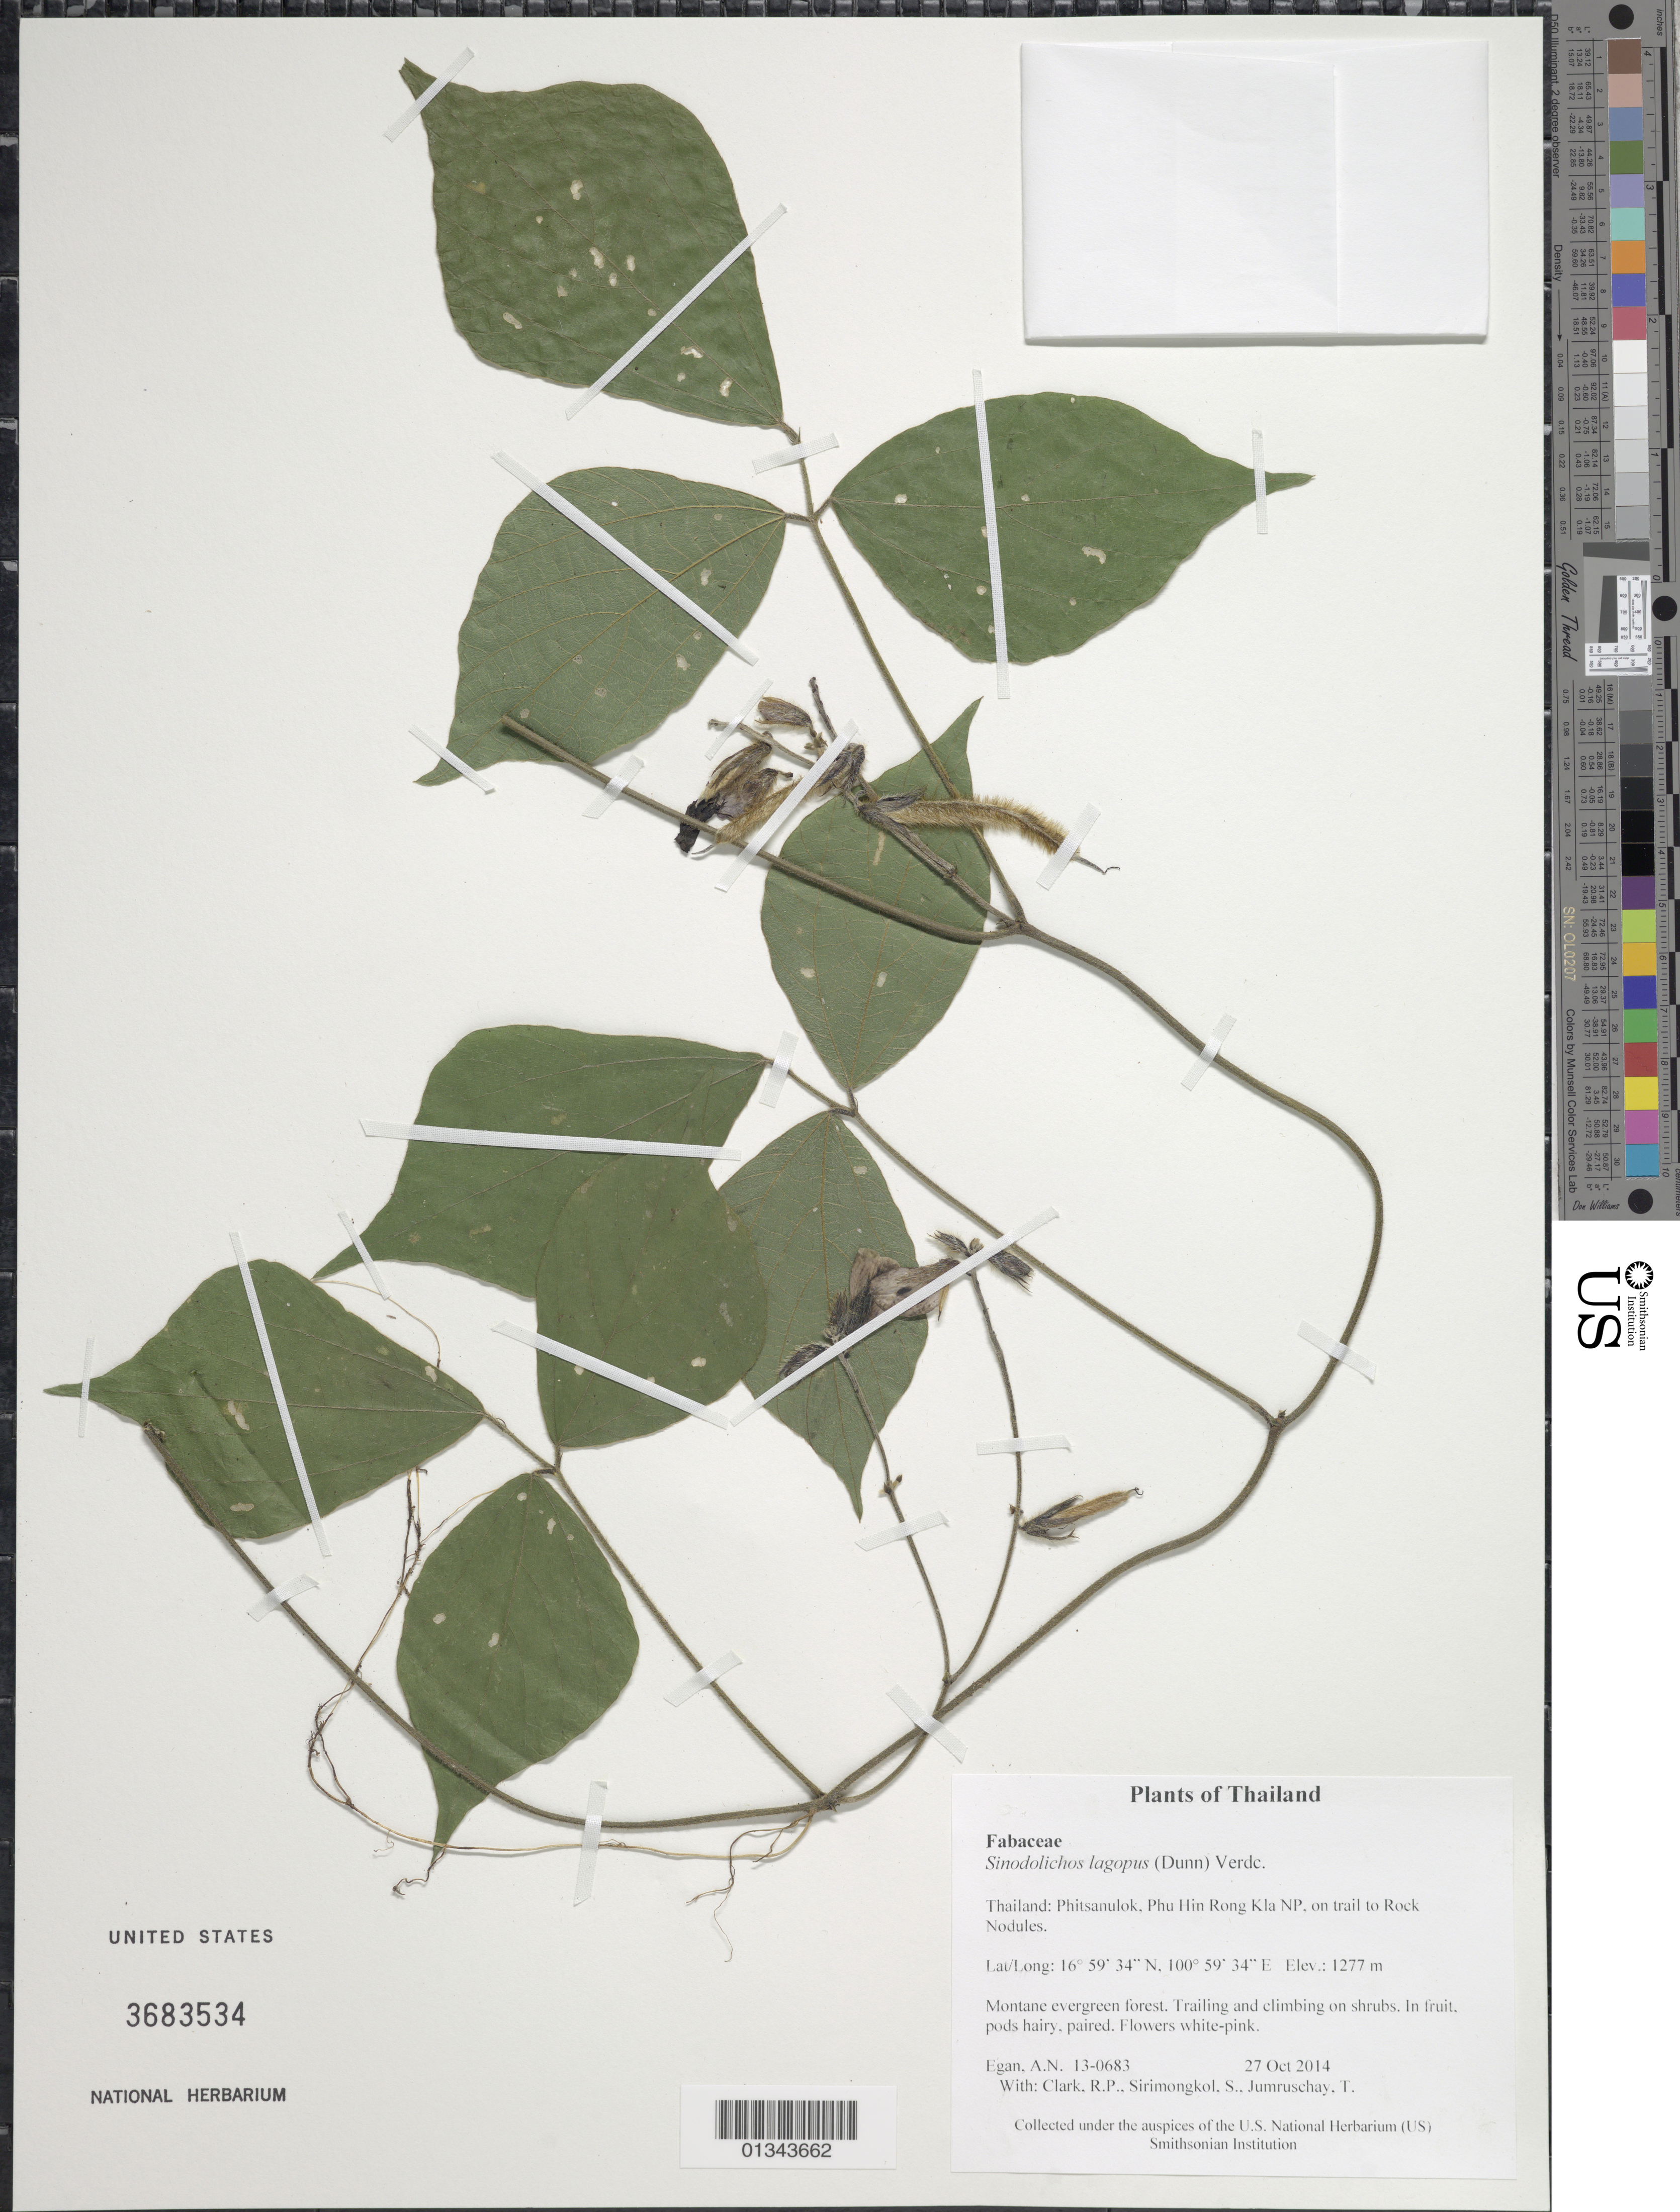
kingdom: Plantae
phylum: Tracheophyta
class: Magnoliopsida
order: Fabales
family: Fabaceae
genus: Sinodolichos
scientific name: Sinodolichos lagopus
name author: (Dunn) Verdc.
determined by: Egan, Ashley N., (US), Smithsonian Institution - National Museum of Natural History (UNITED STATES)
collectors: A. N. Egan, R. P. Clark, S. Sirimongkol & T. Jumruschay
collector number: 13-0683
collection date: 2013-10-27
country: Thailand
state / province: Phitsanulok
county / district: Nakhon Thai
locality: Phu Hin Rong Kla NP, on trail to Rock Nodules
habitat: Montane evergreen forest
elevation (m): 1277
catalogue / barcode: US 3683534